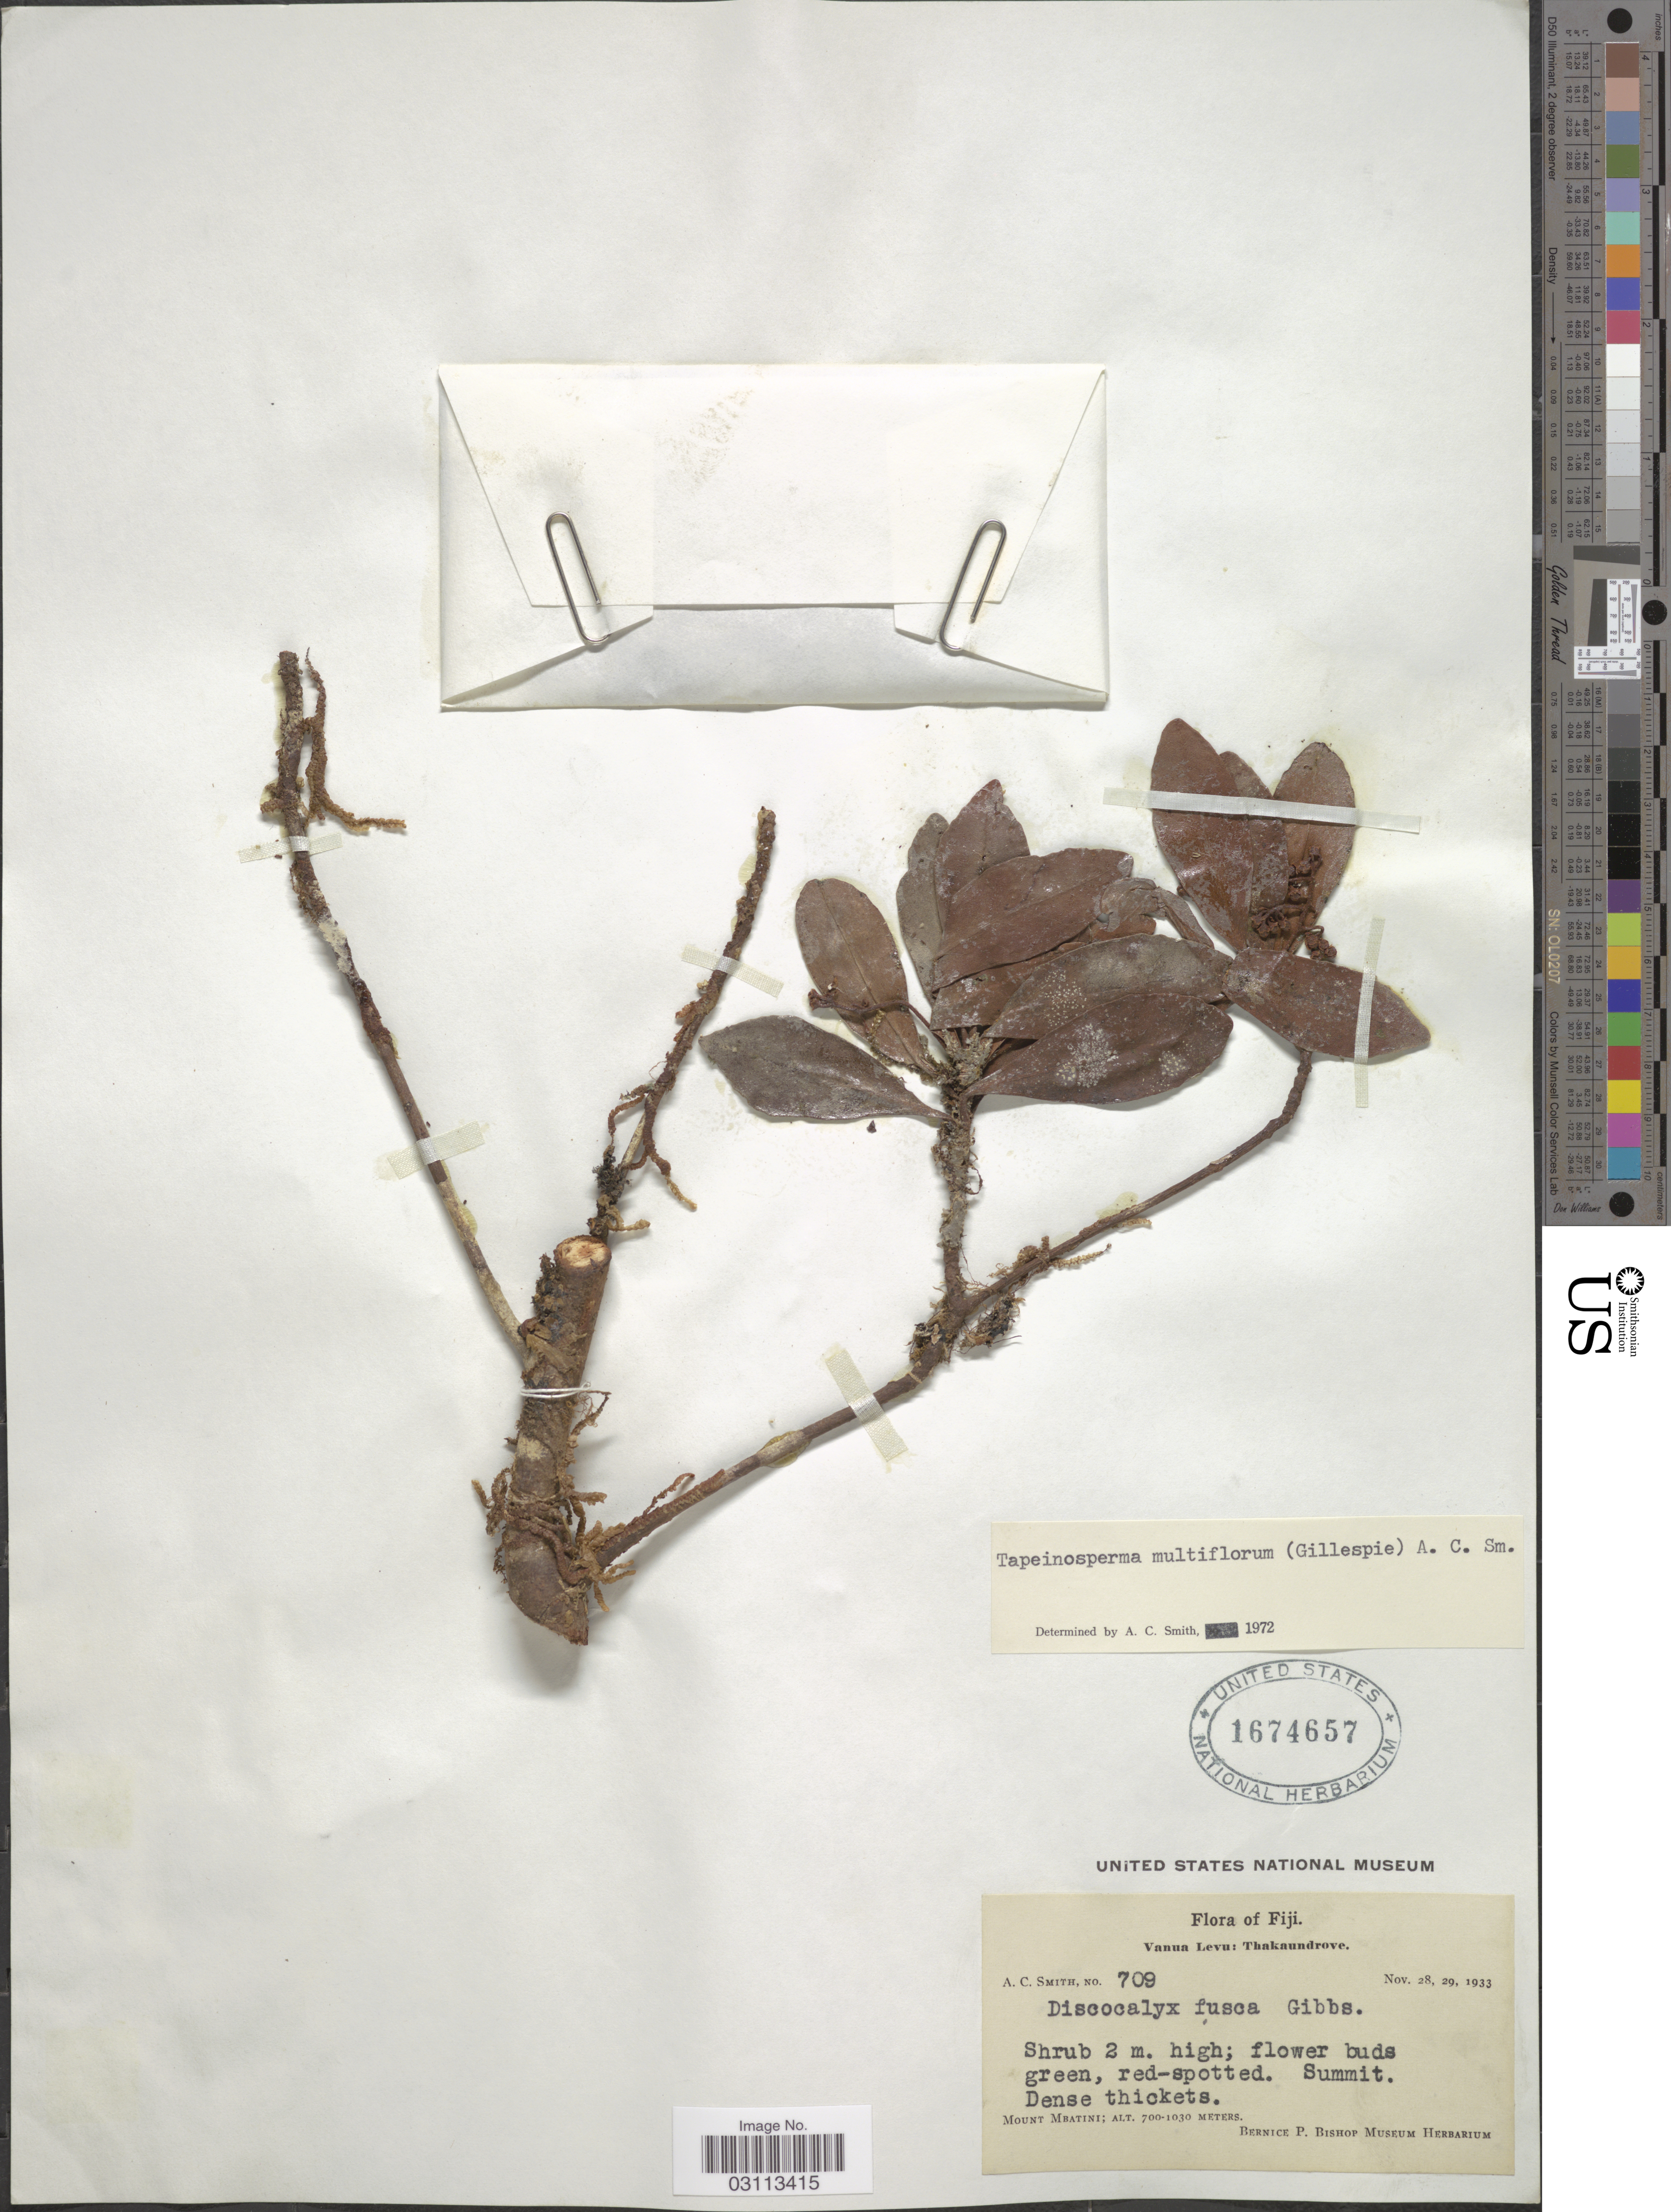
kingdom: Plantae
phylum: Tracheophyta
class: Magnoliopsida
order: Ericales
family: Primulaceae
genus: Tapeinosperma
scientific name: Tapeinosperma multiflorum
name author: (Gillespie) A.C. Sm.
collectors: A. C. Smith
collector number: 709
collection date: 1933-11-28/1933-11-29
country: Fiji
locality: Vanua Levu: Thakaundrove. Summit. Mount Mbatini.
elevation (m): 700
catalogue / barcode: US 1674657